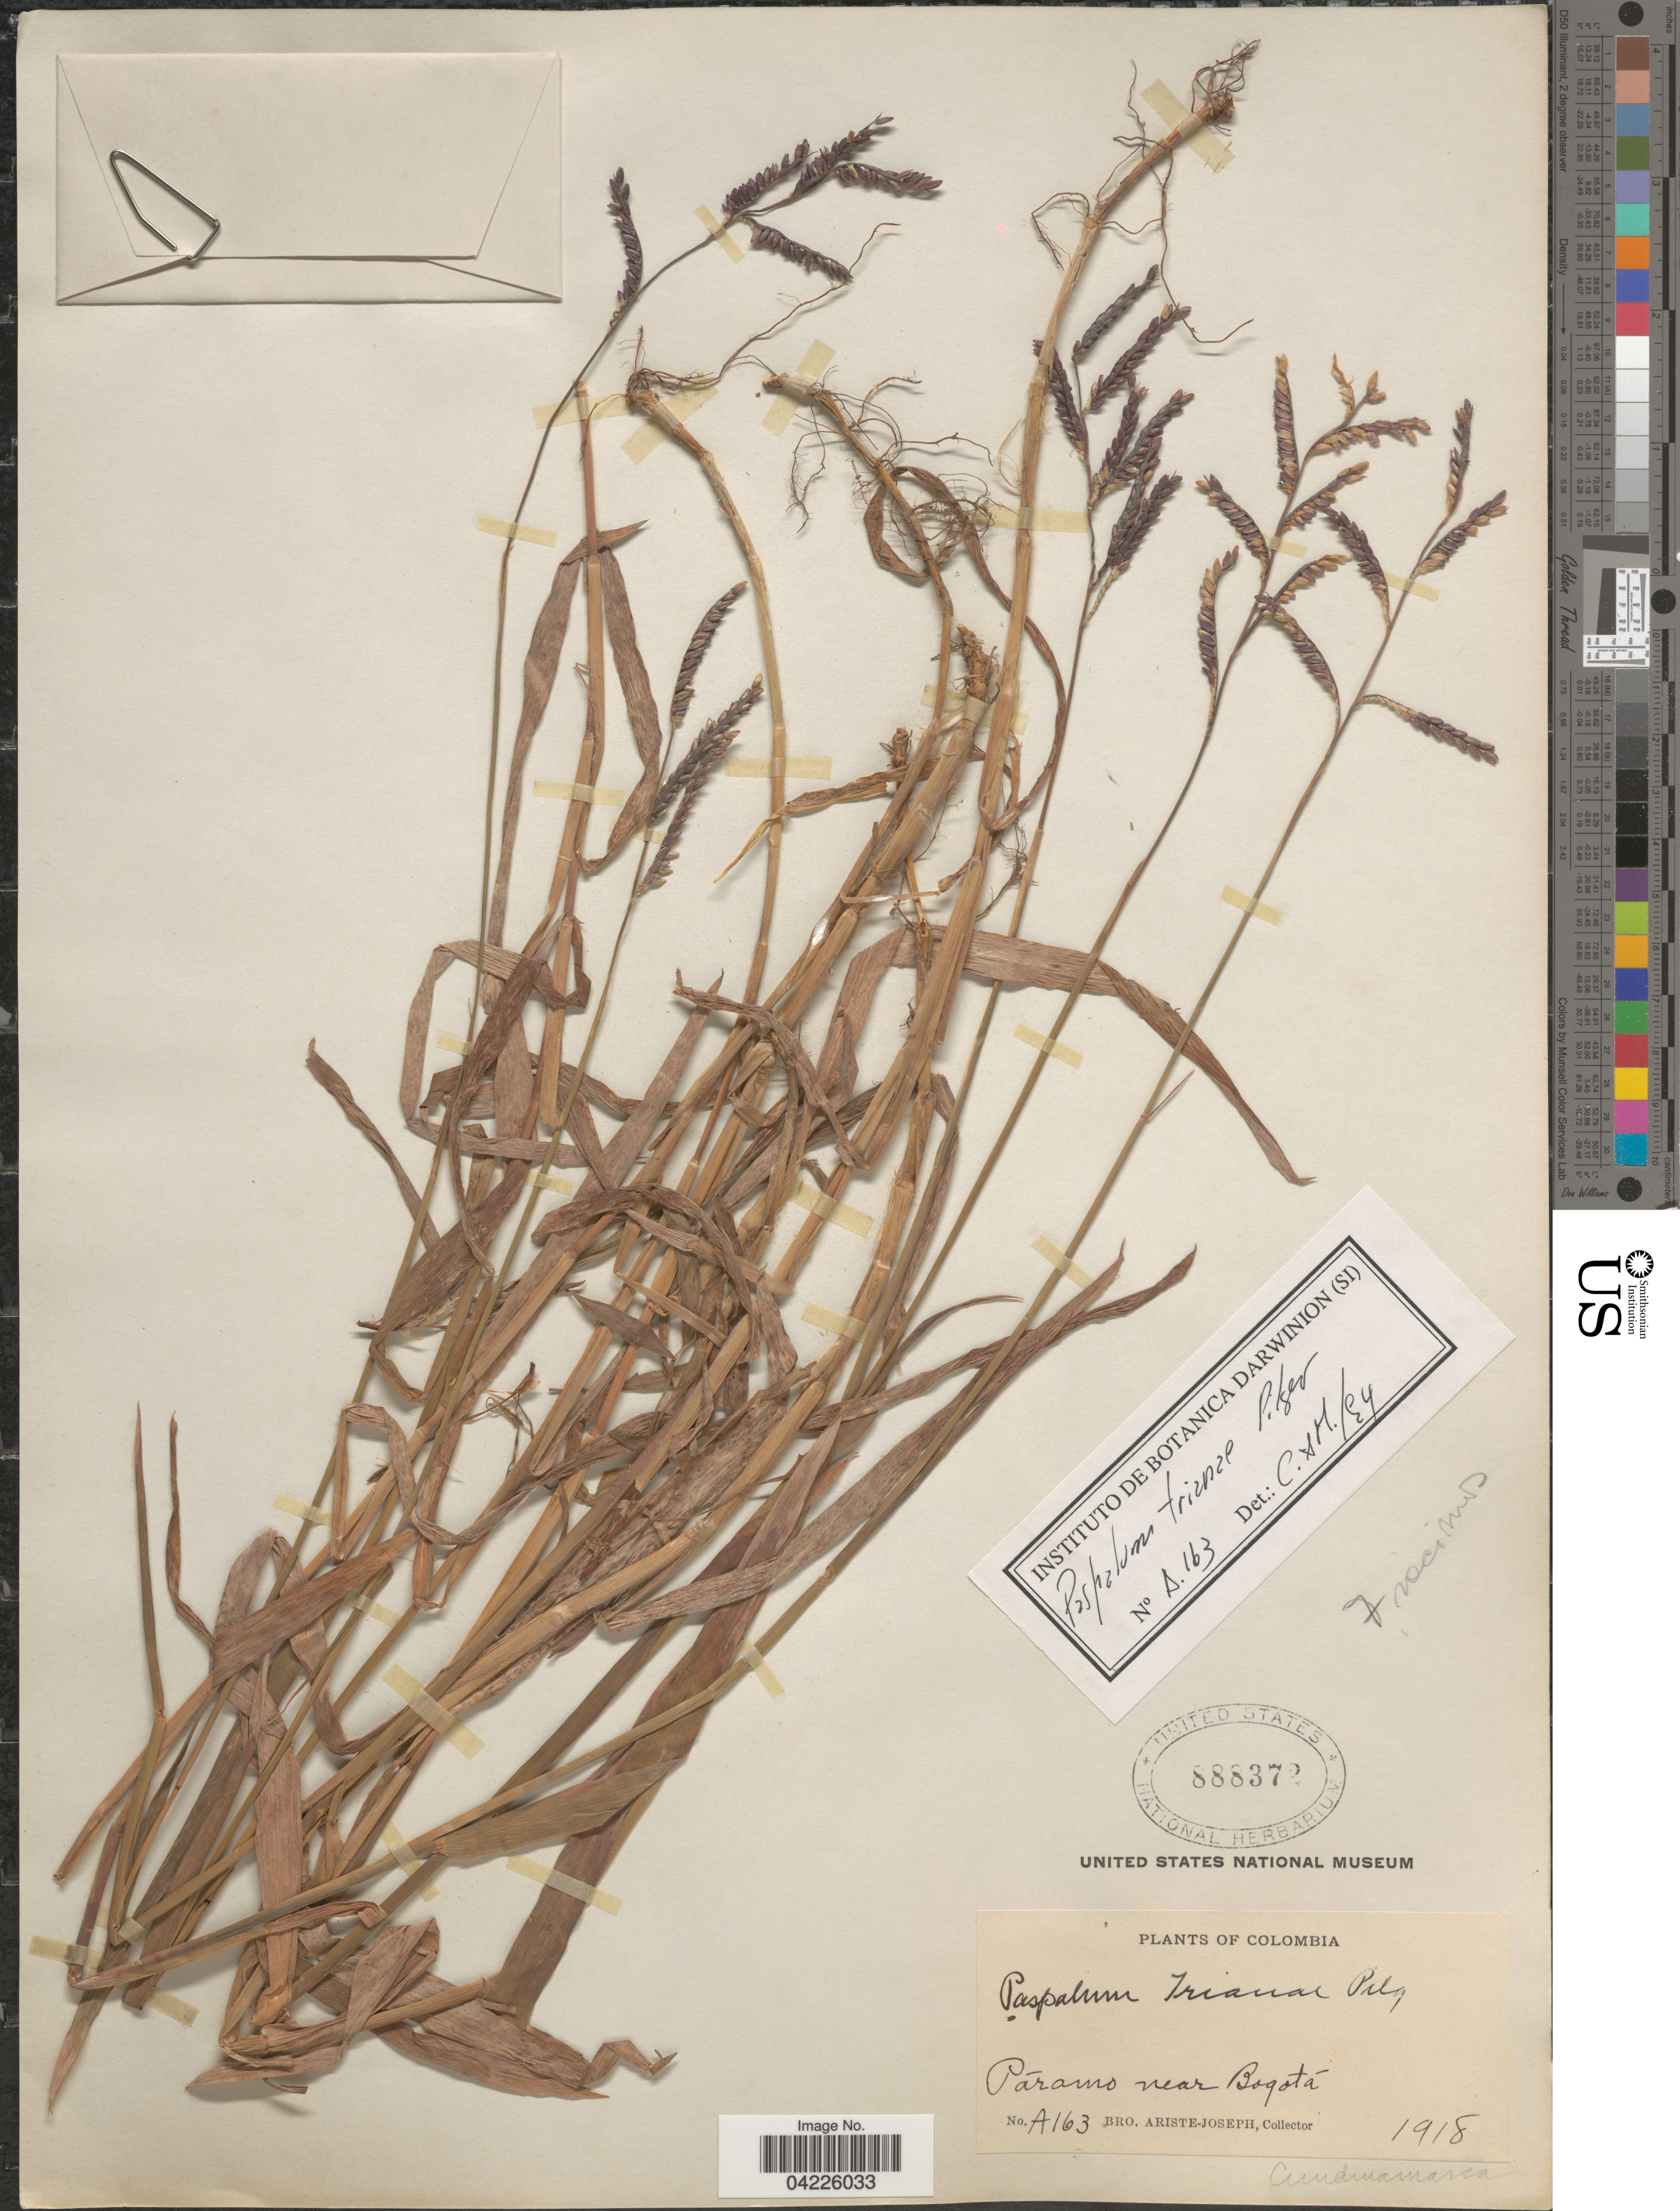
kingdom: Plantae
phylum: Tracheophyta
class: Liliopsida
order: Poales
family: Poaceae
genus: Paspalum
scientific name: Paspalum trianae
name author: Pilg.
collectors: Bro. Ariste-Joseph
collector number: A163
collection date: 1918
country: Colombia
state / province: Bogota D.C.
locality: Páramo near Bogotá.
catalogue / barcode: US 888372